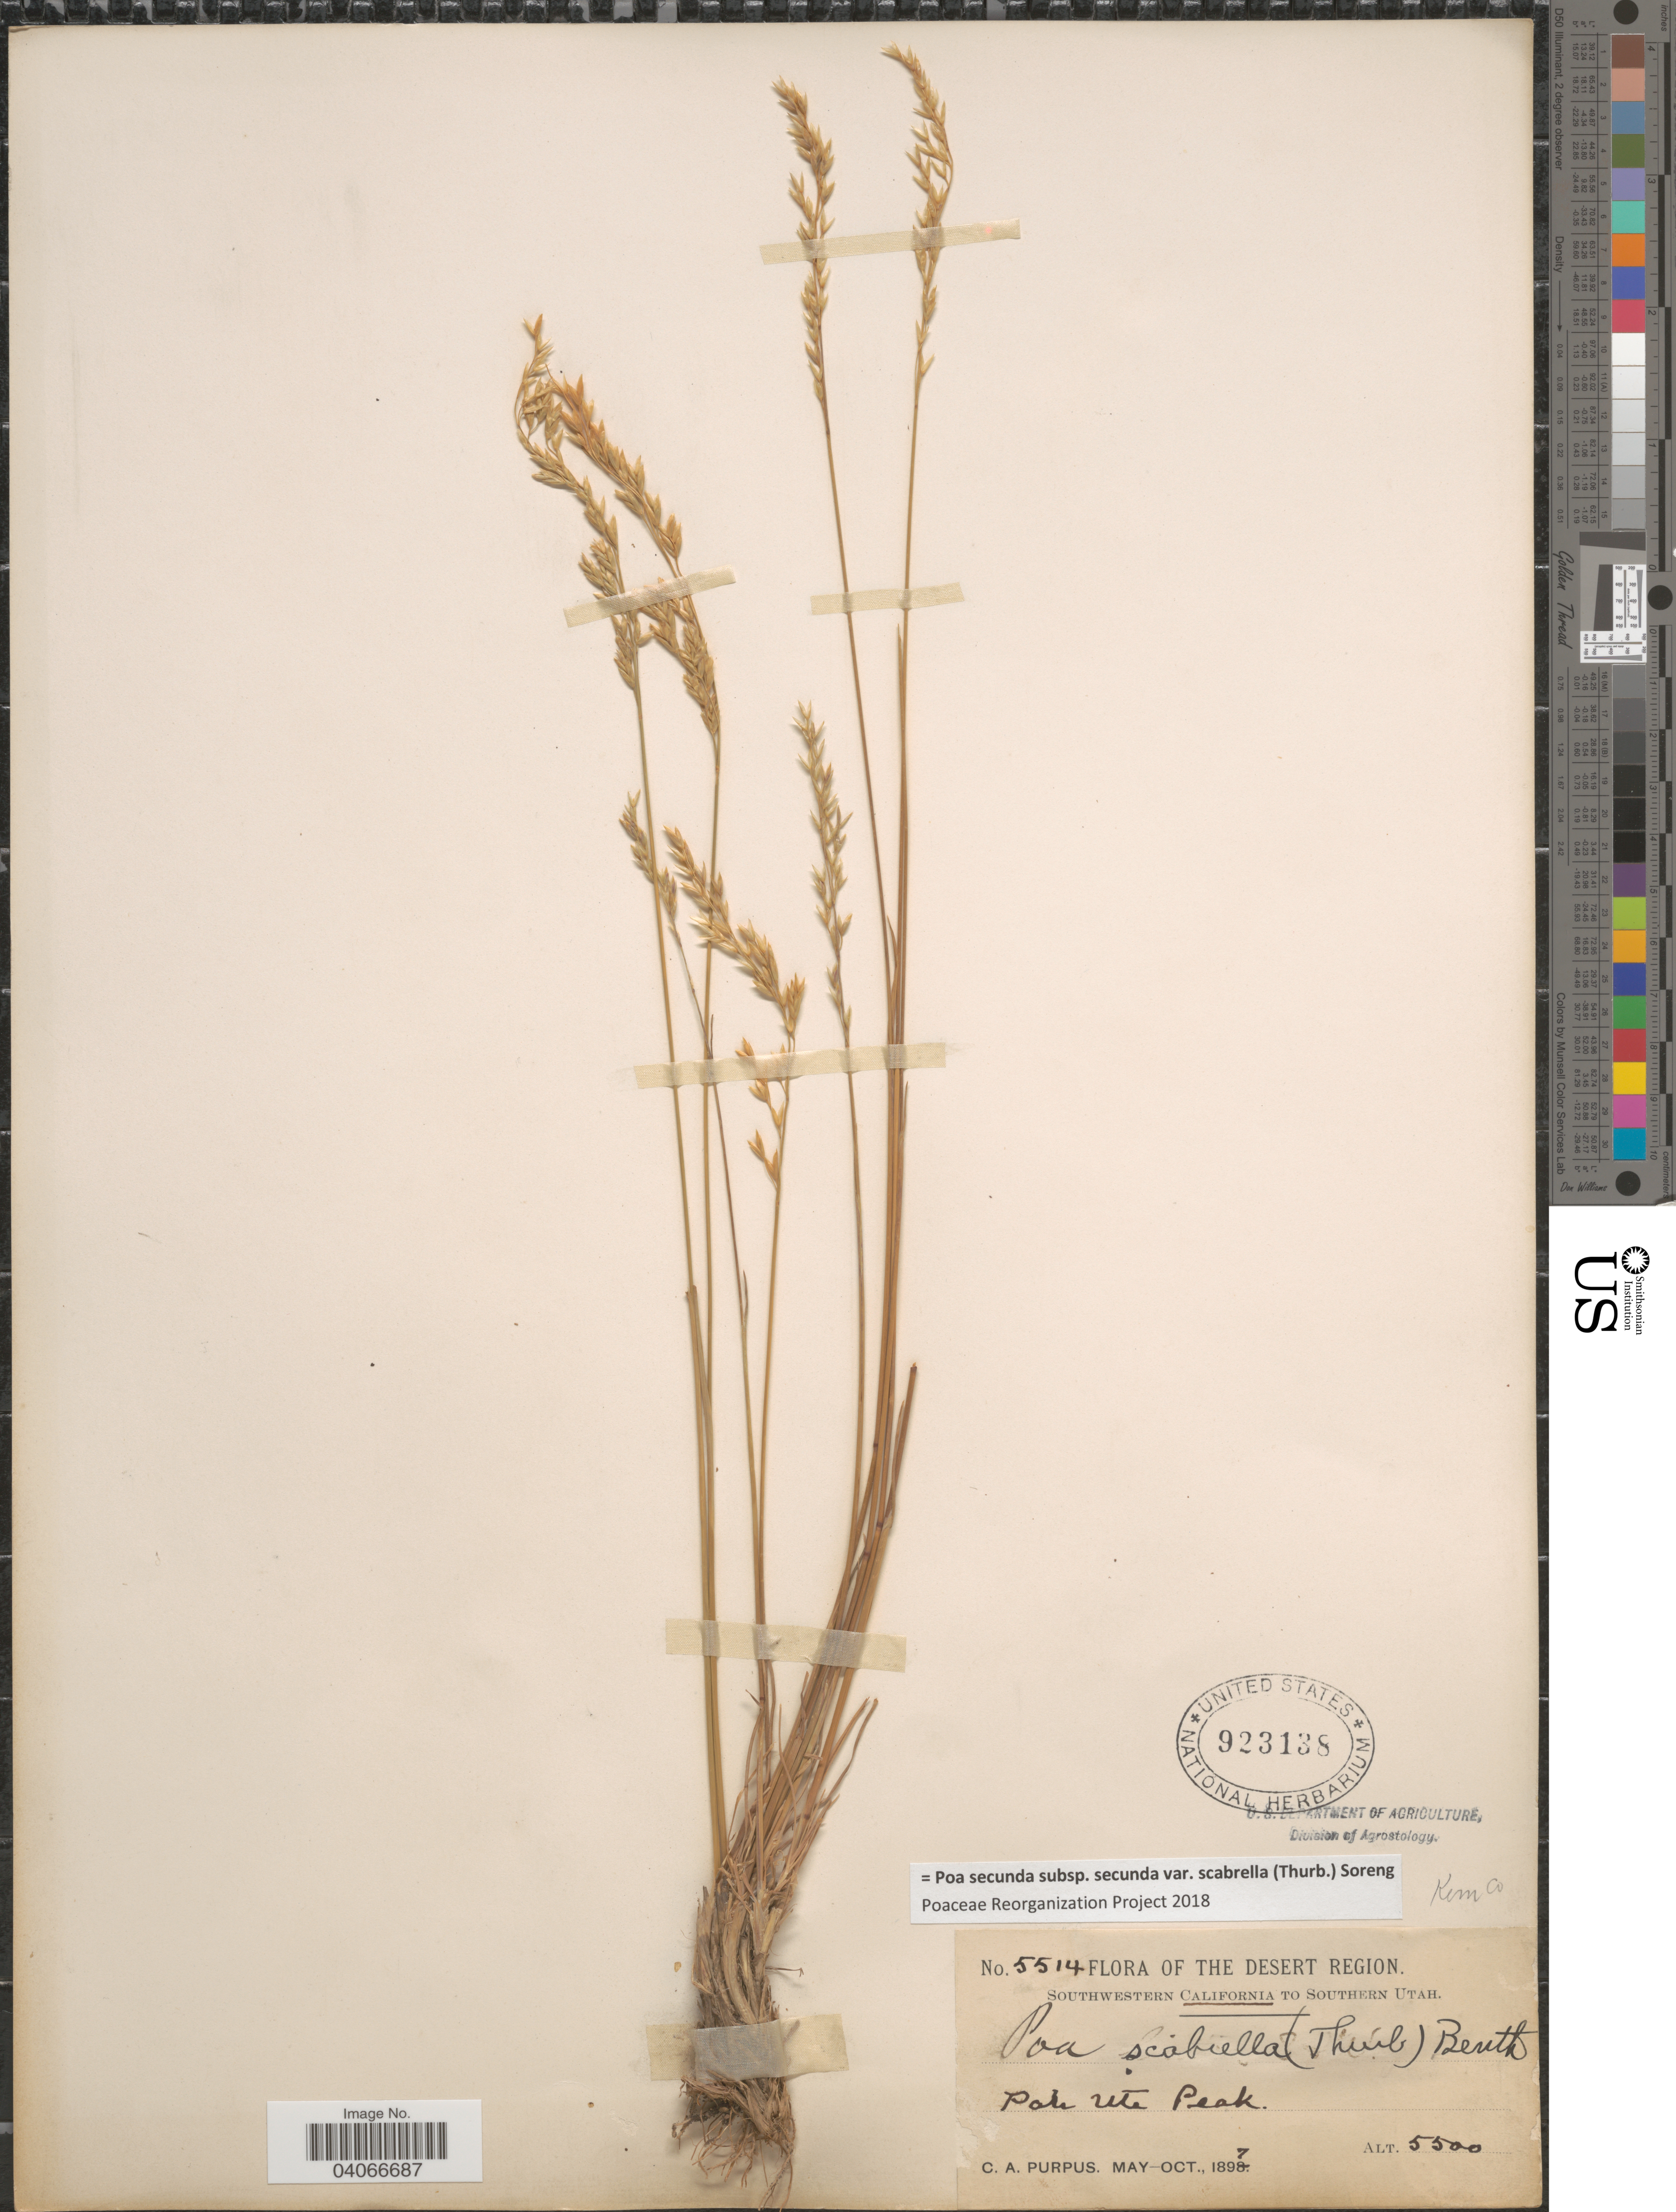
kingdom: Plantae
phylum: Tracheophyta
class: Liliopsida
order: Poales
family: Poaceae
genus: Poa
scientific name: Poa secunda subsp. secunda var. scabrella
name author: (Thurb.) Soreng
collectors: C. A. Purpus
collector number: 5514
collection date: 1897-05/1897-10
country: United States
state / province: California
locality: The Desert Region. Southwestern California to Southern Utah. Pah Ute Peak.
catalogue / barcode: US 923138